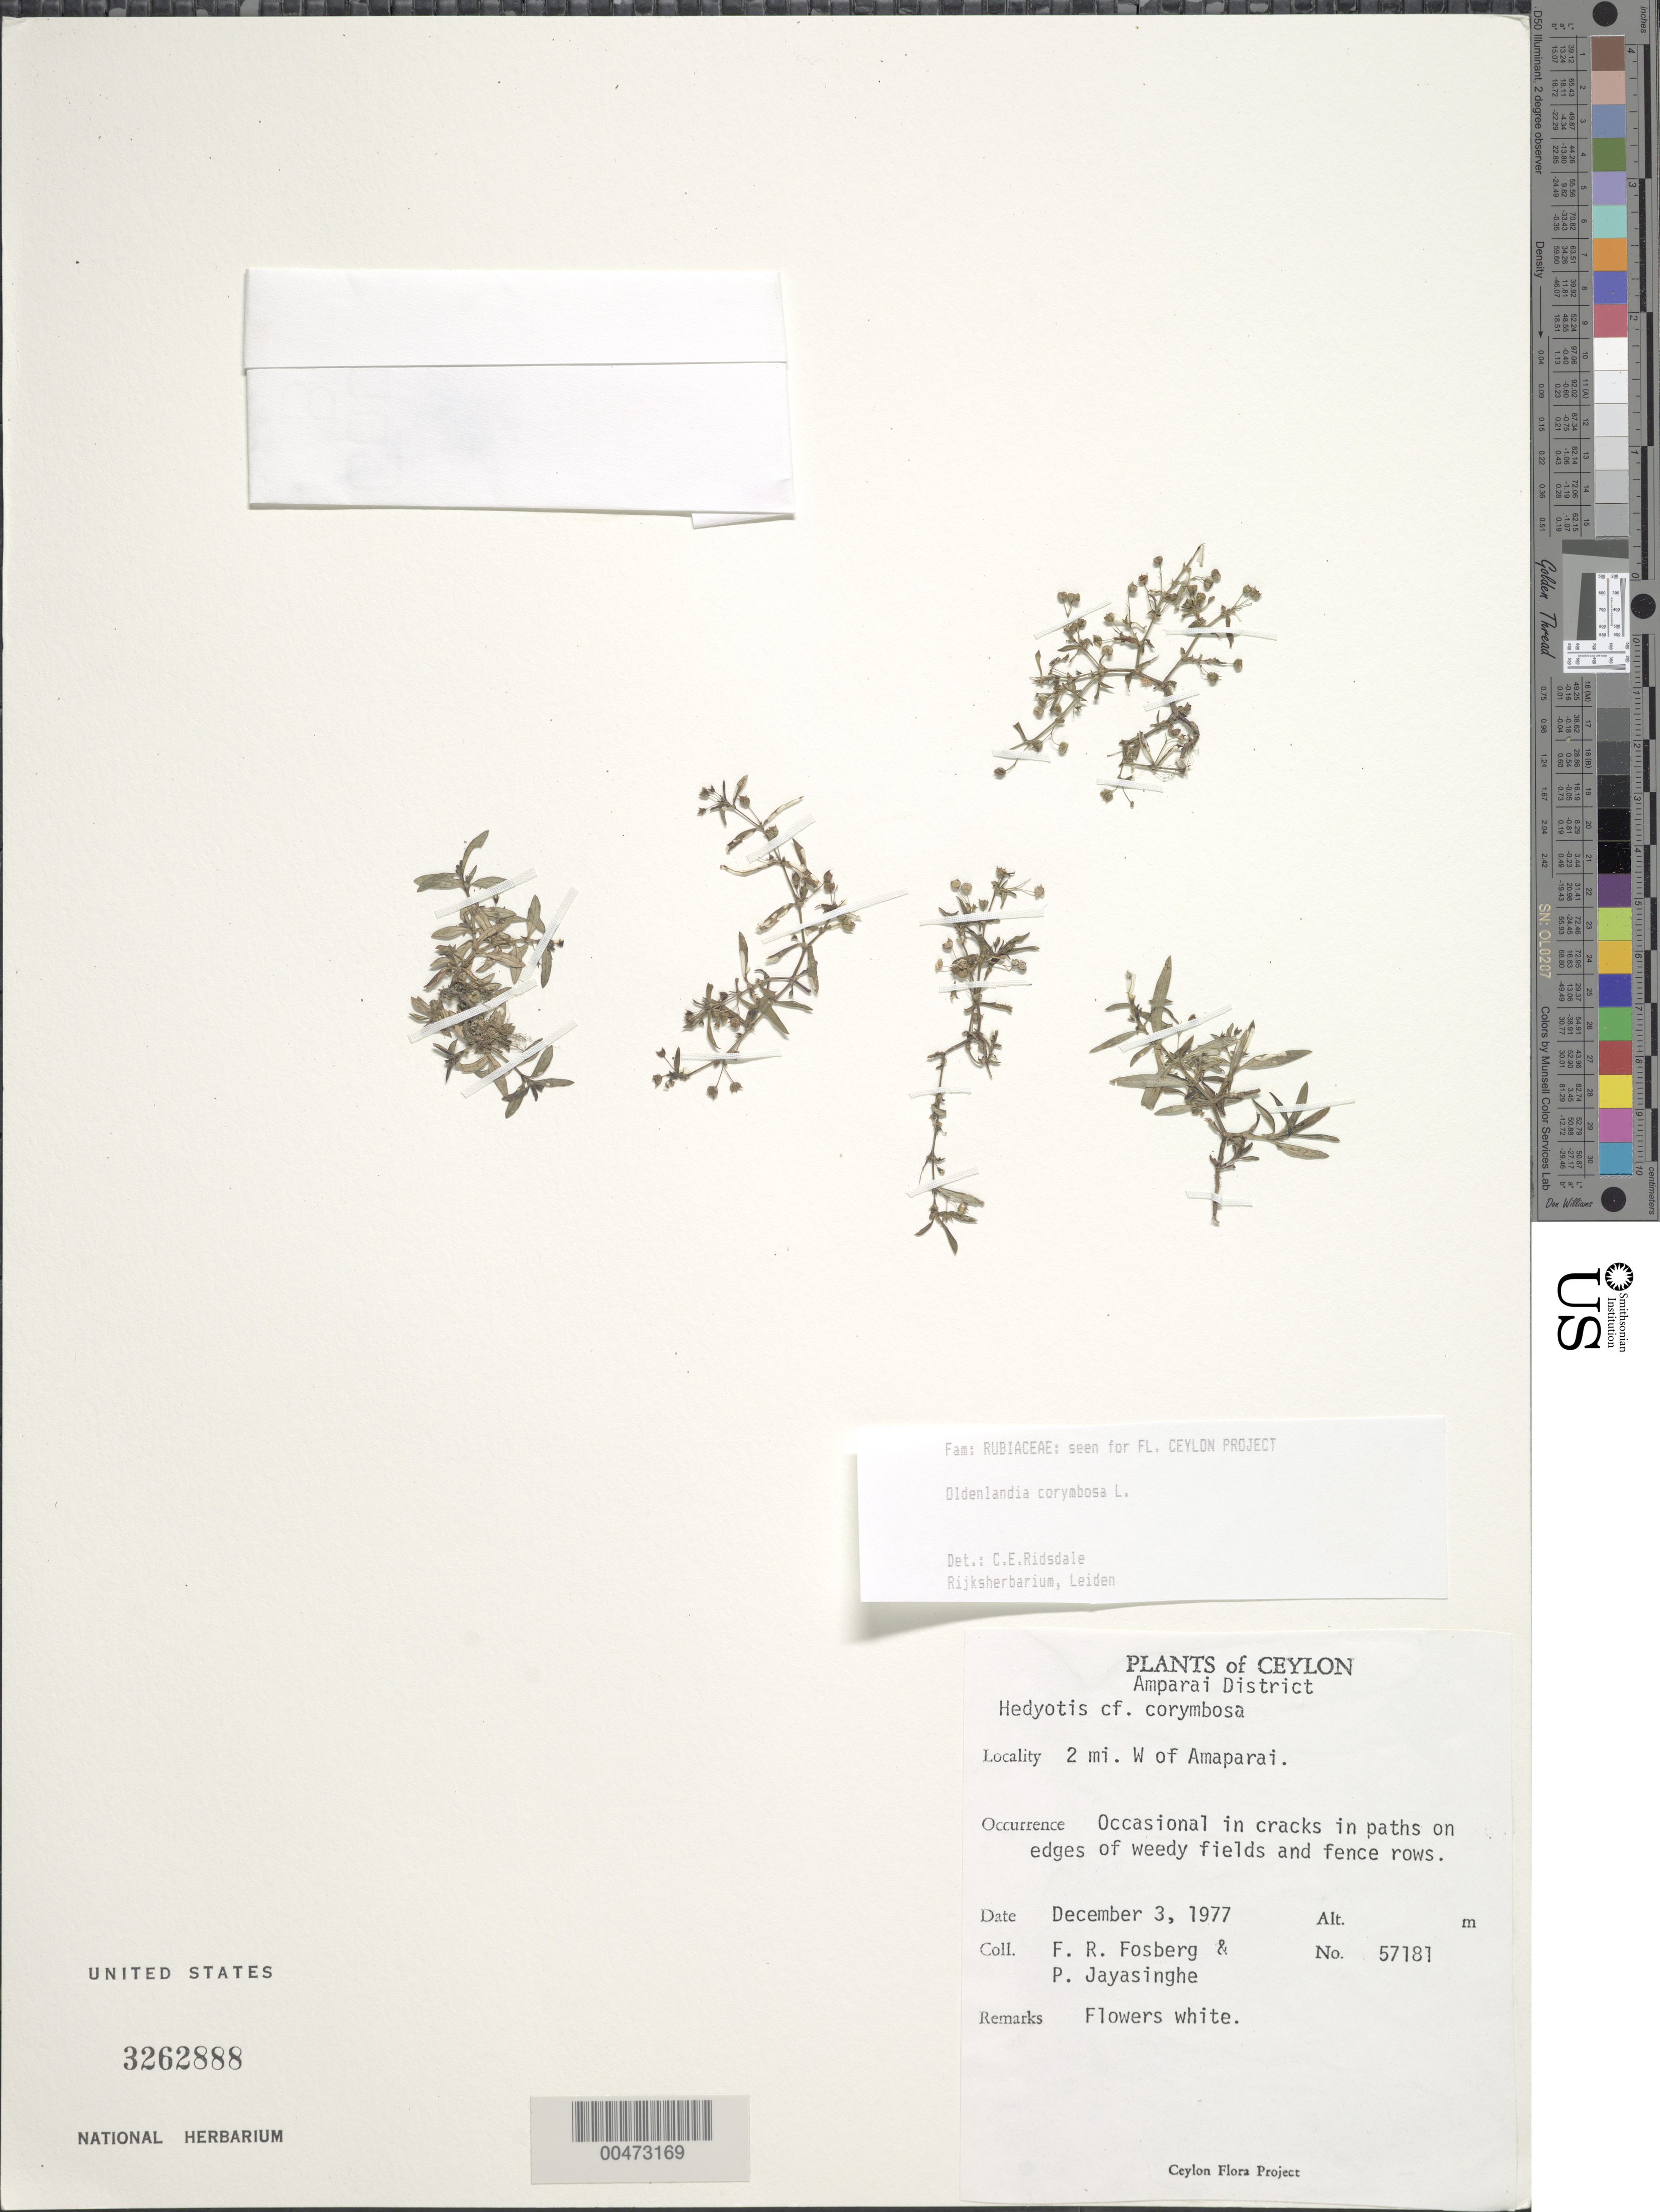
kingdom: Plantae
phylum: Tracheophyta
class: Magnoliopsida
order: Gentianales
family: Rubiaceae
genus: Oldenlandia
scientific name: Oldenlandia corymbosa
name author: L.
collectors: F. R. Fosberg & P. Jayasinghe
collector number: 57181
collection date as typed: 03 Dec 1977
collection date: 1977-12-03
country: Sri Lanka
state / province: Eastern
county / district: Ampara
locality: W of Amparai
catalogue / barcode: US 3262888